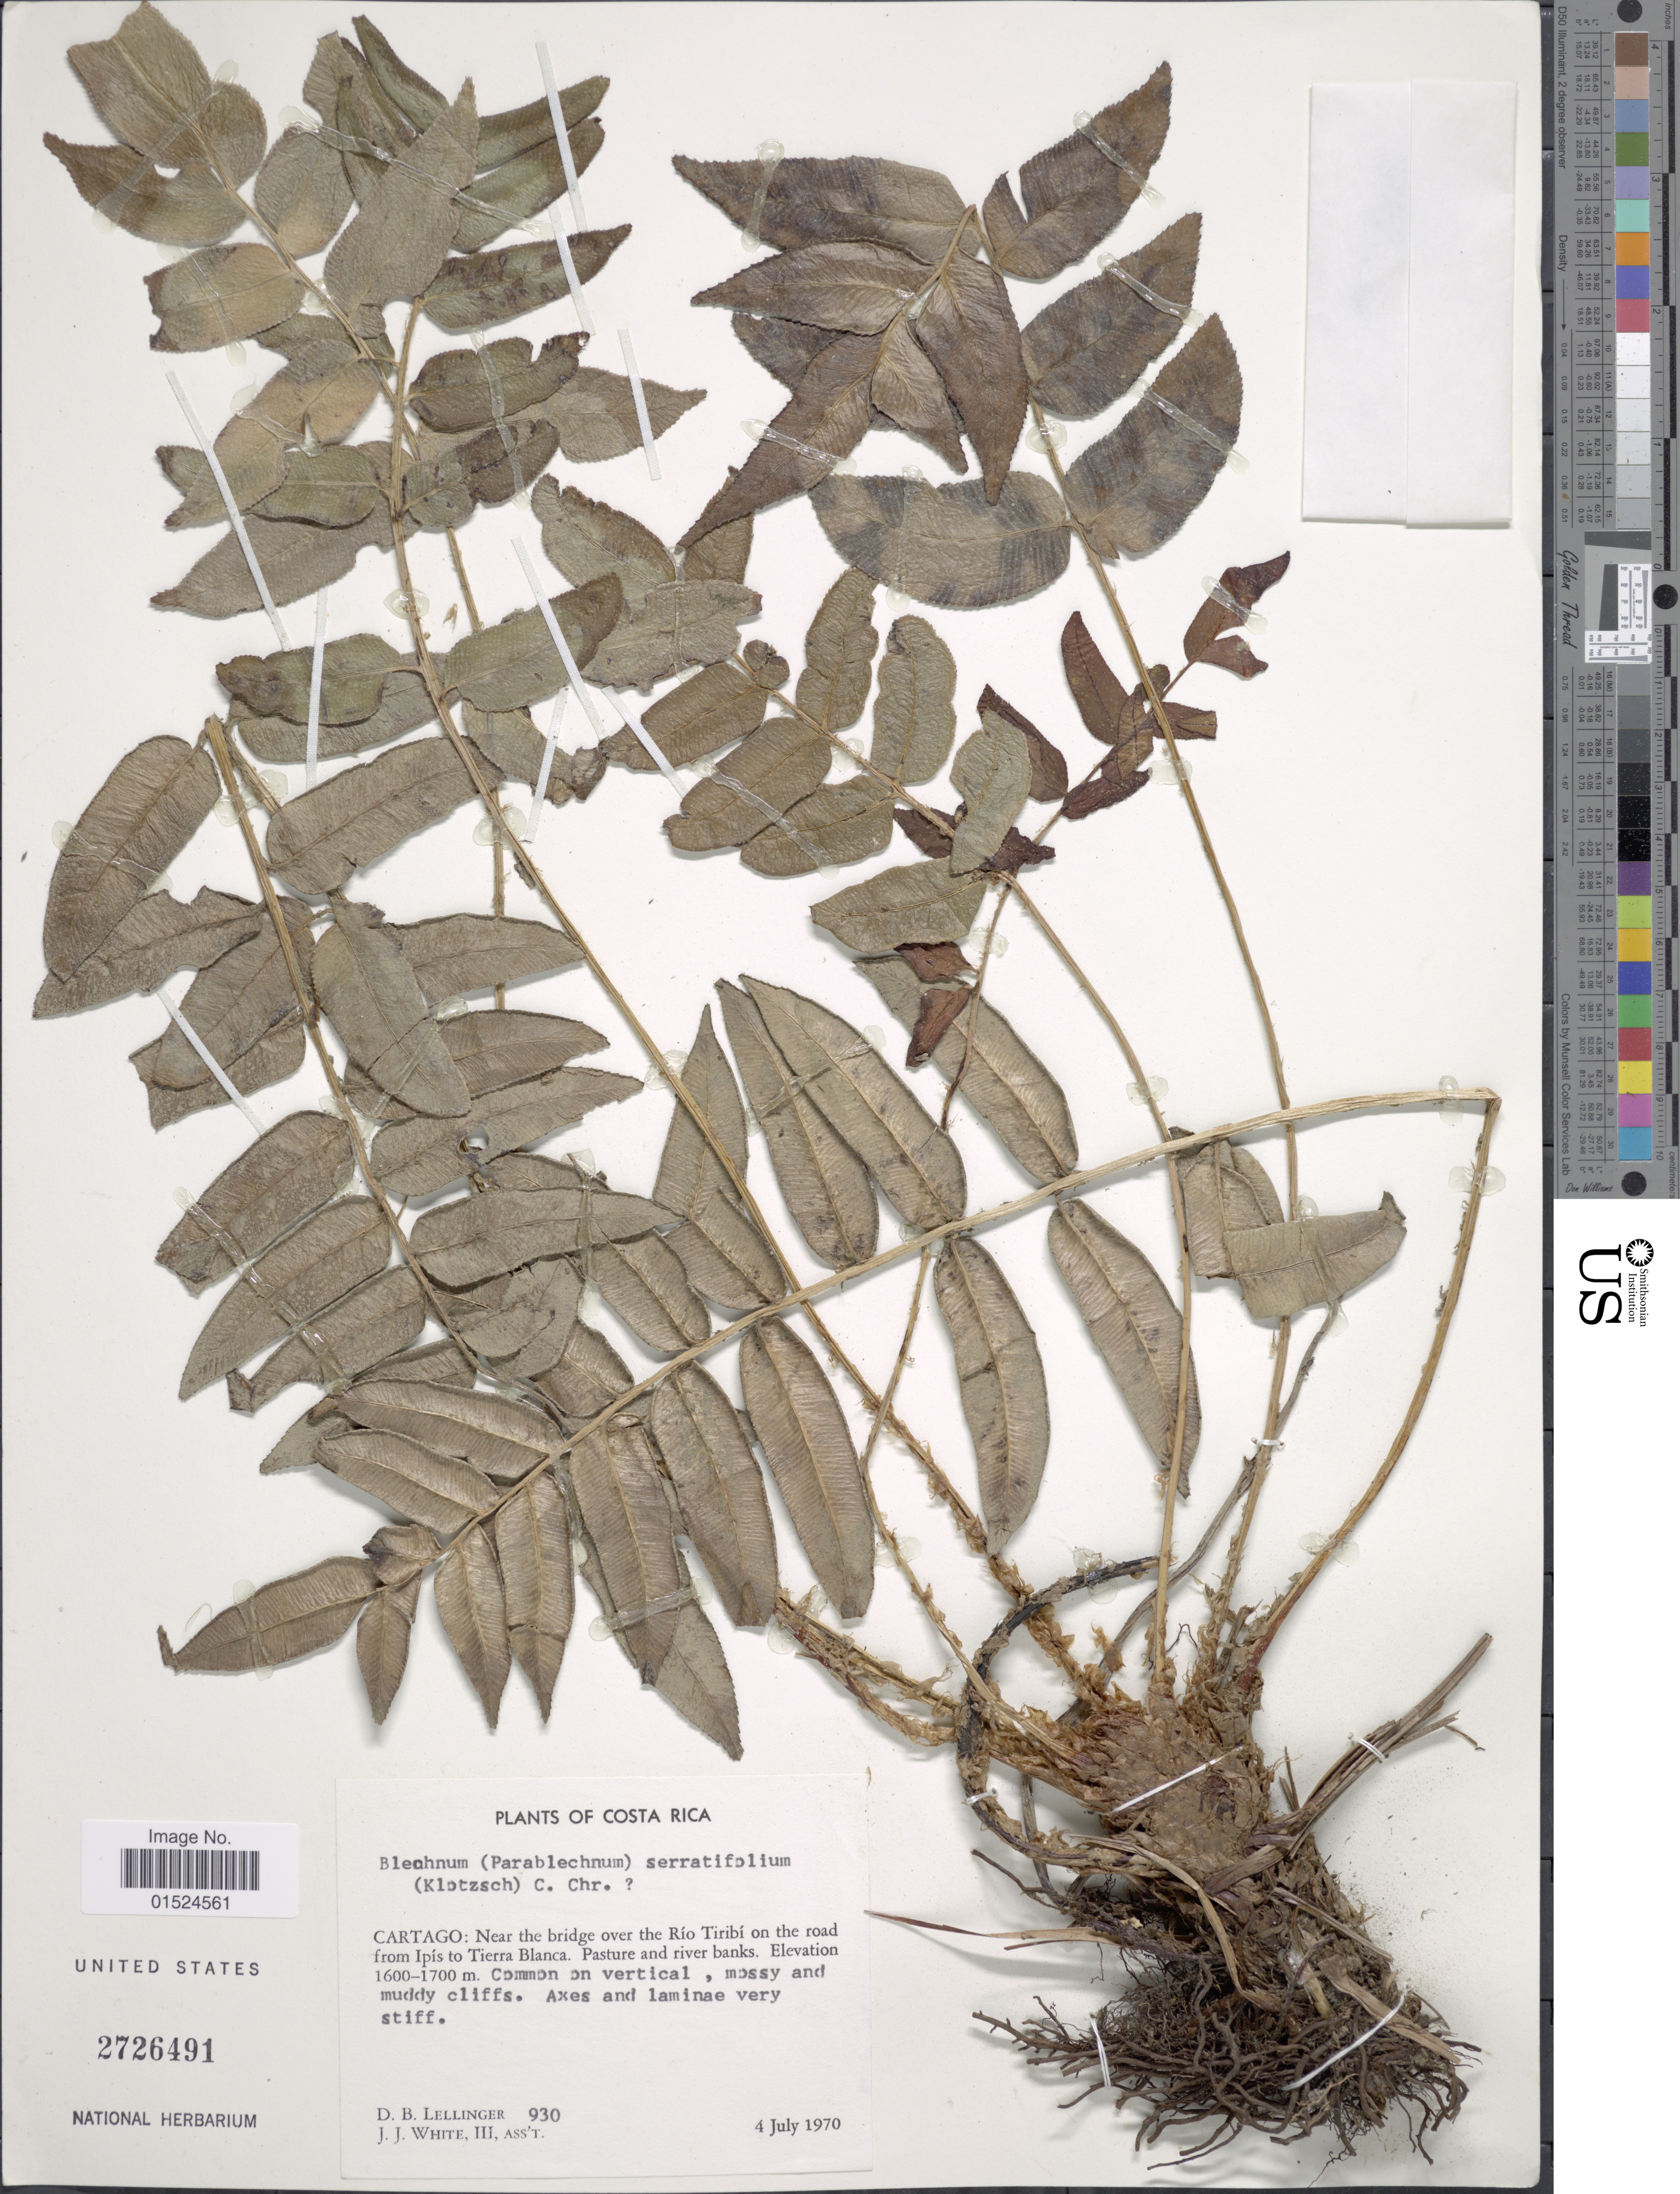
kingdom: Plantae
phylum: Tracheophyta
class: Polypodiopsida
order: Polypodiales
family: Blechnaceae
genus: Blechnum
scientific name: Blechnum serratifolium comb. in ed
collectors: D. B. Lellinger & J. J. White III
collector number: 930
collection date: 1970-07-04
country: Costa Rica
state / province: Cartago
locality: Near the bridge over the Río Tiribí on the road from Ipís to Tierra Blanca, Pasture and river banks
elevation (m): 1600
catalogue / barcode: US 2726491